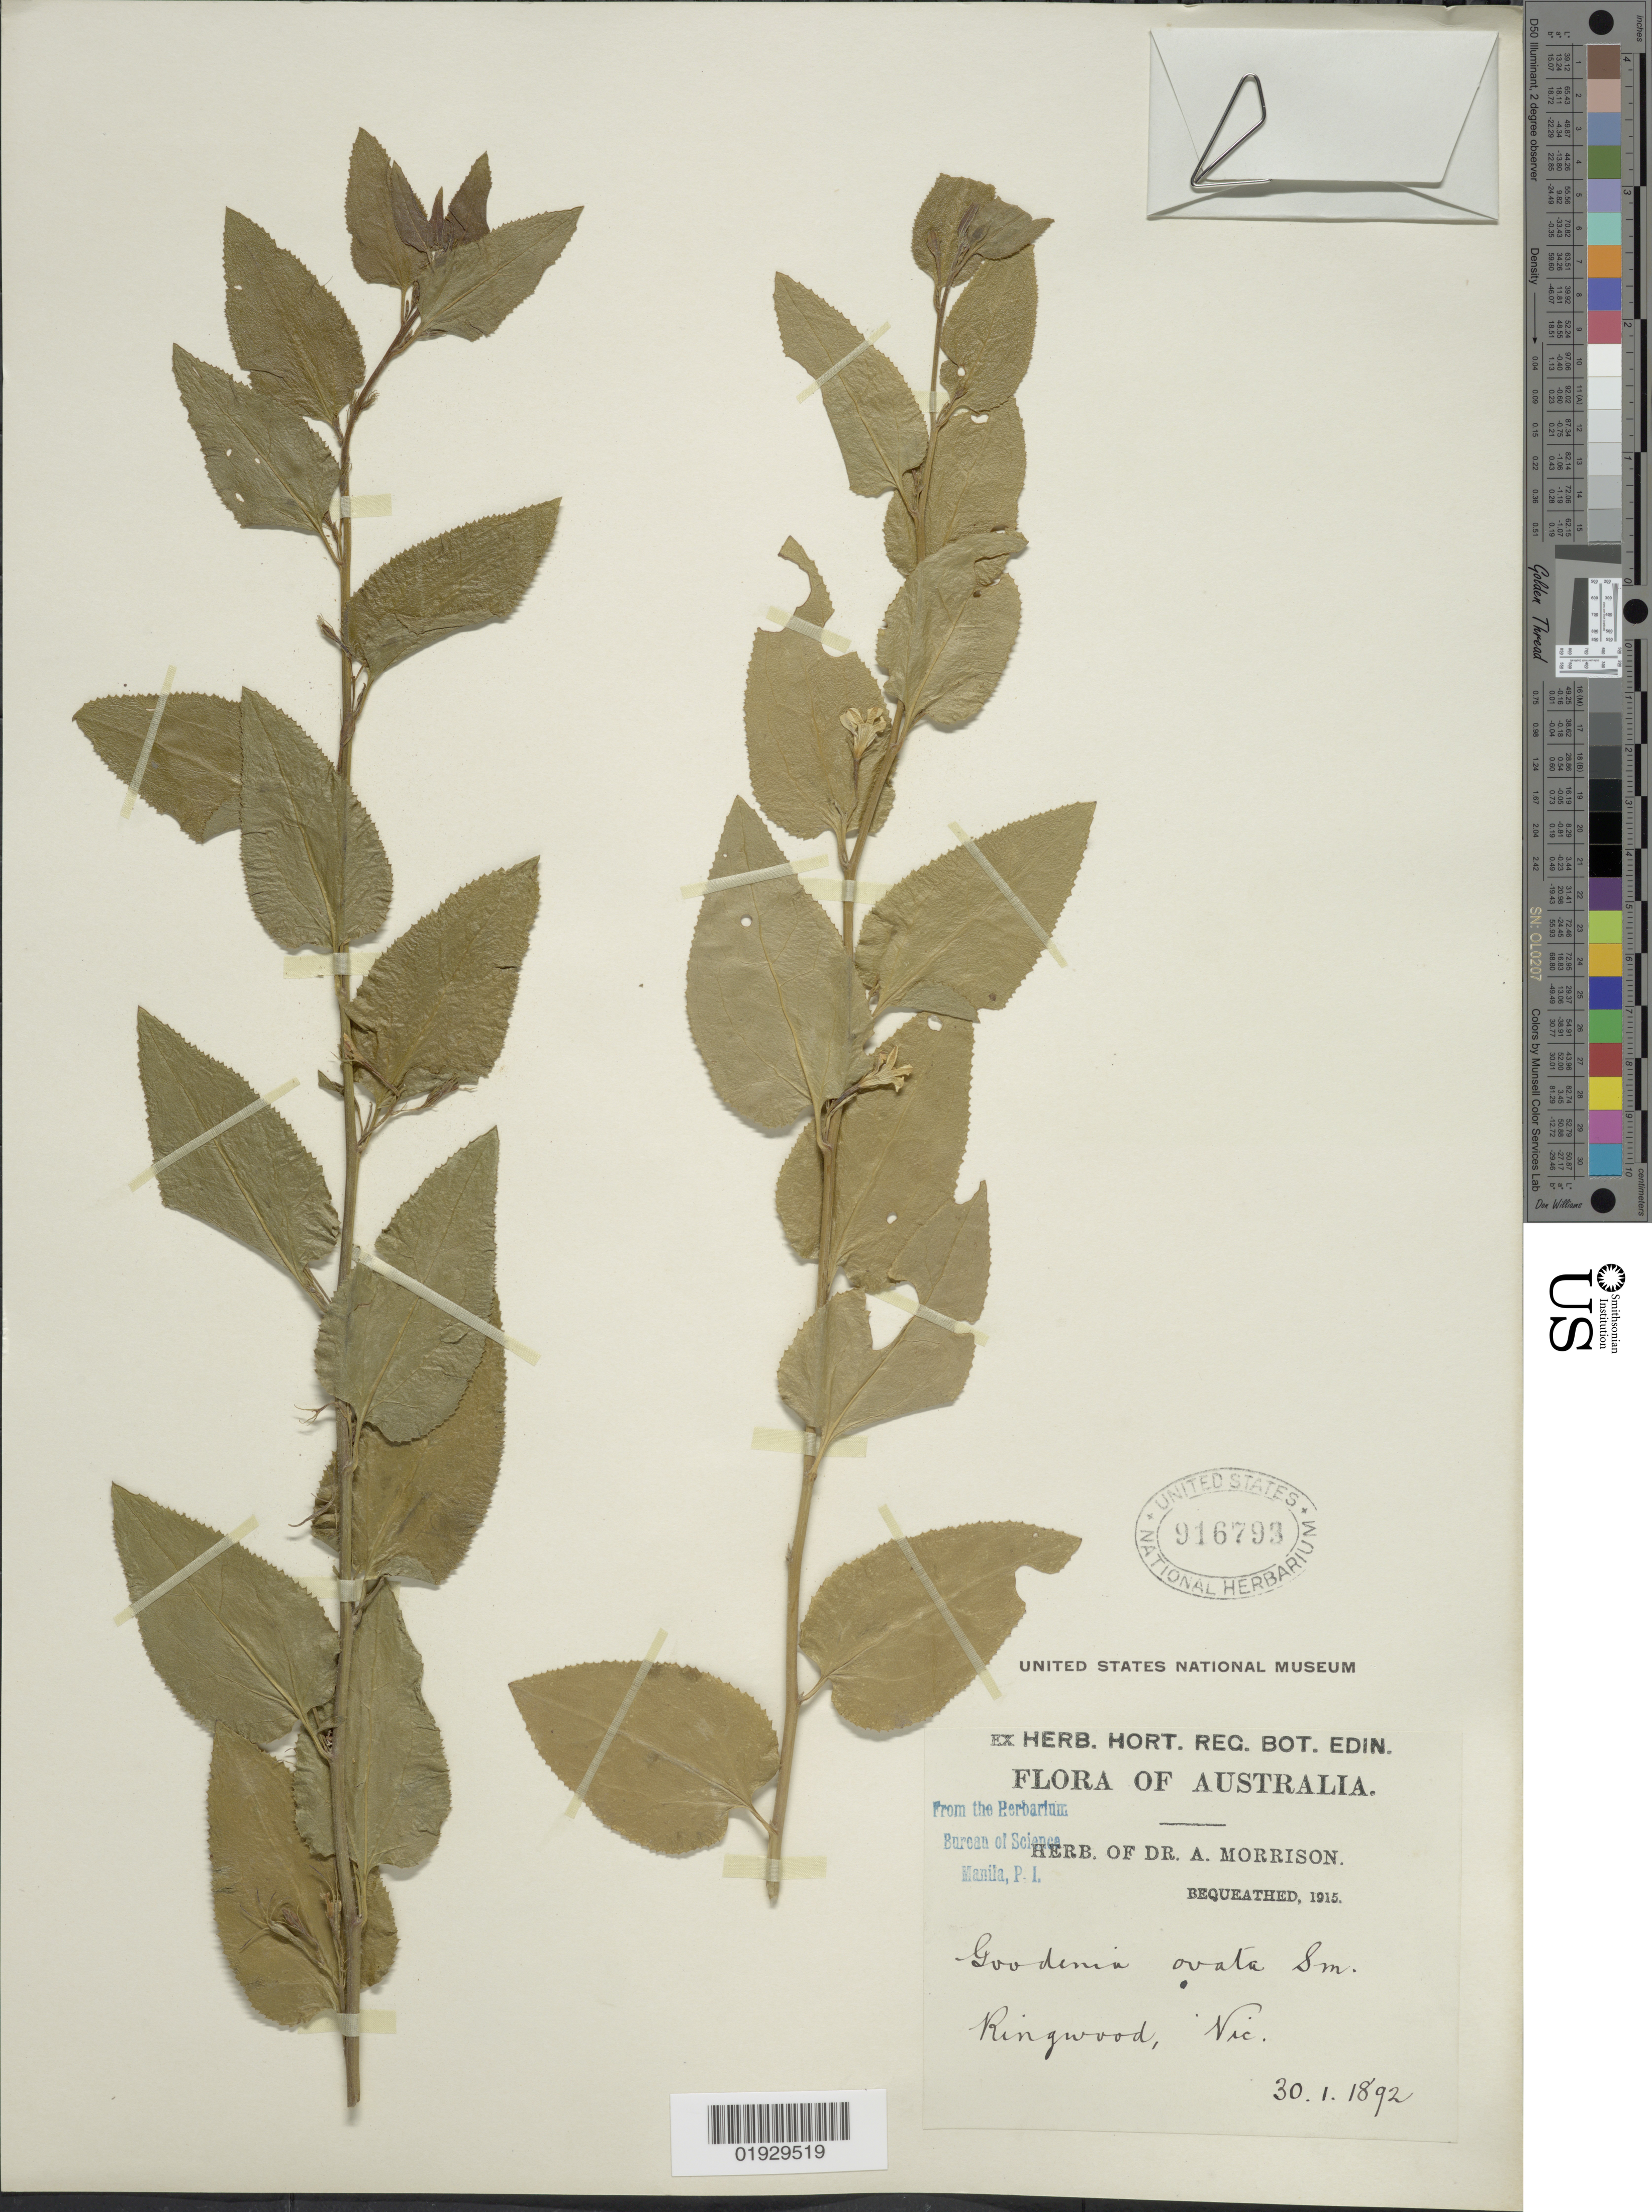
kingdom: Plantae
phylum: Tracheophyta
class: Magnoliopsida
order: Asterales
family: Goodeniaceae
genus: Goodenia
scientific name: Goodenia ovata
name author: Sm.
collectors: ex herb. Dr. A. Morrison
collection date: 1892-01-30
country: Australia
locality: Ringwood, Vic.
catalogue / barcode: US 916793